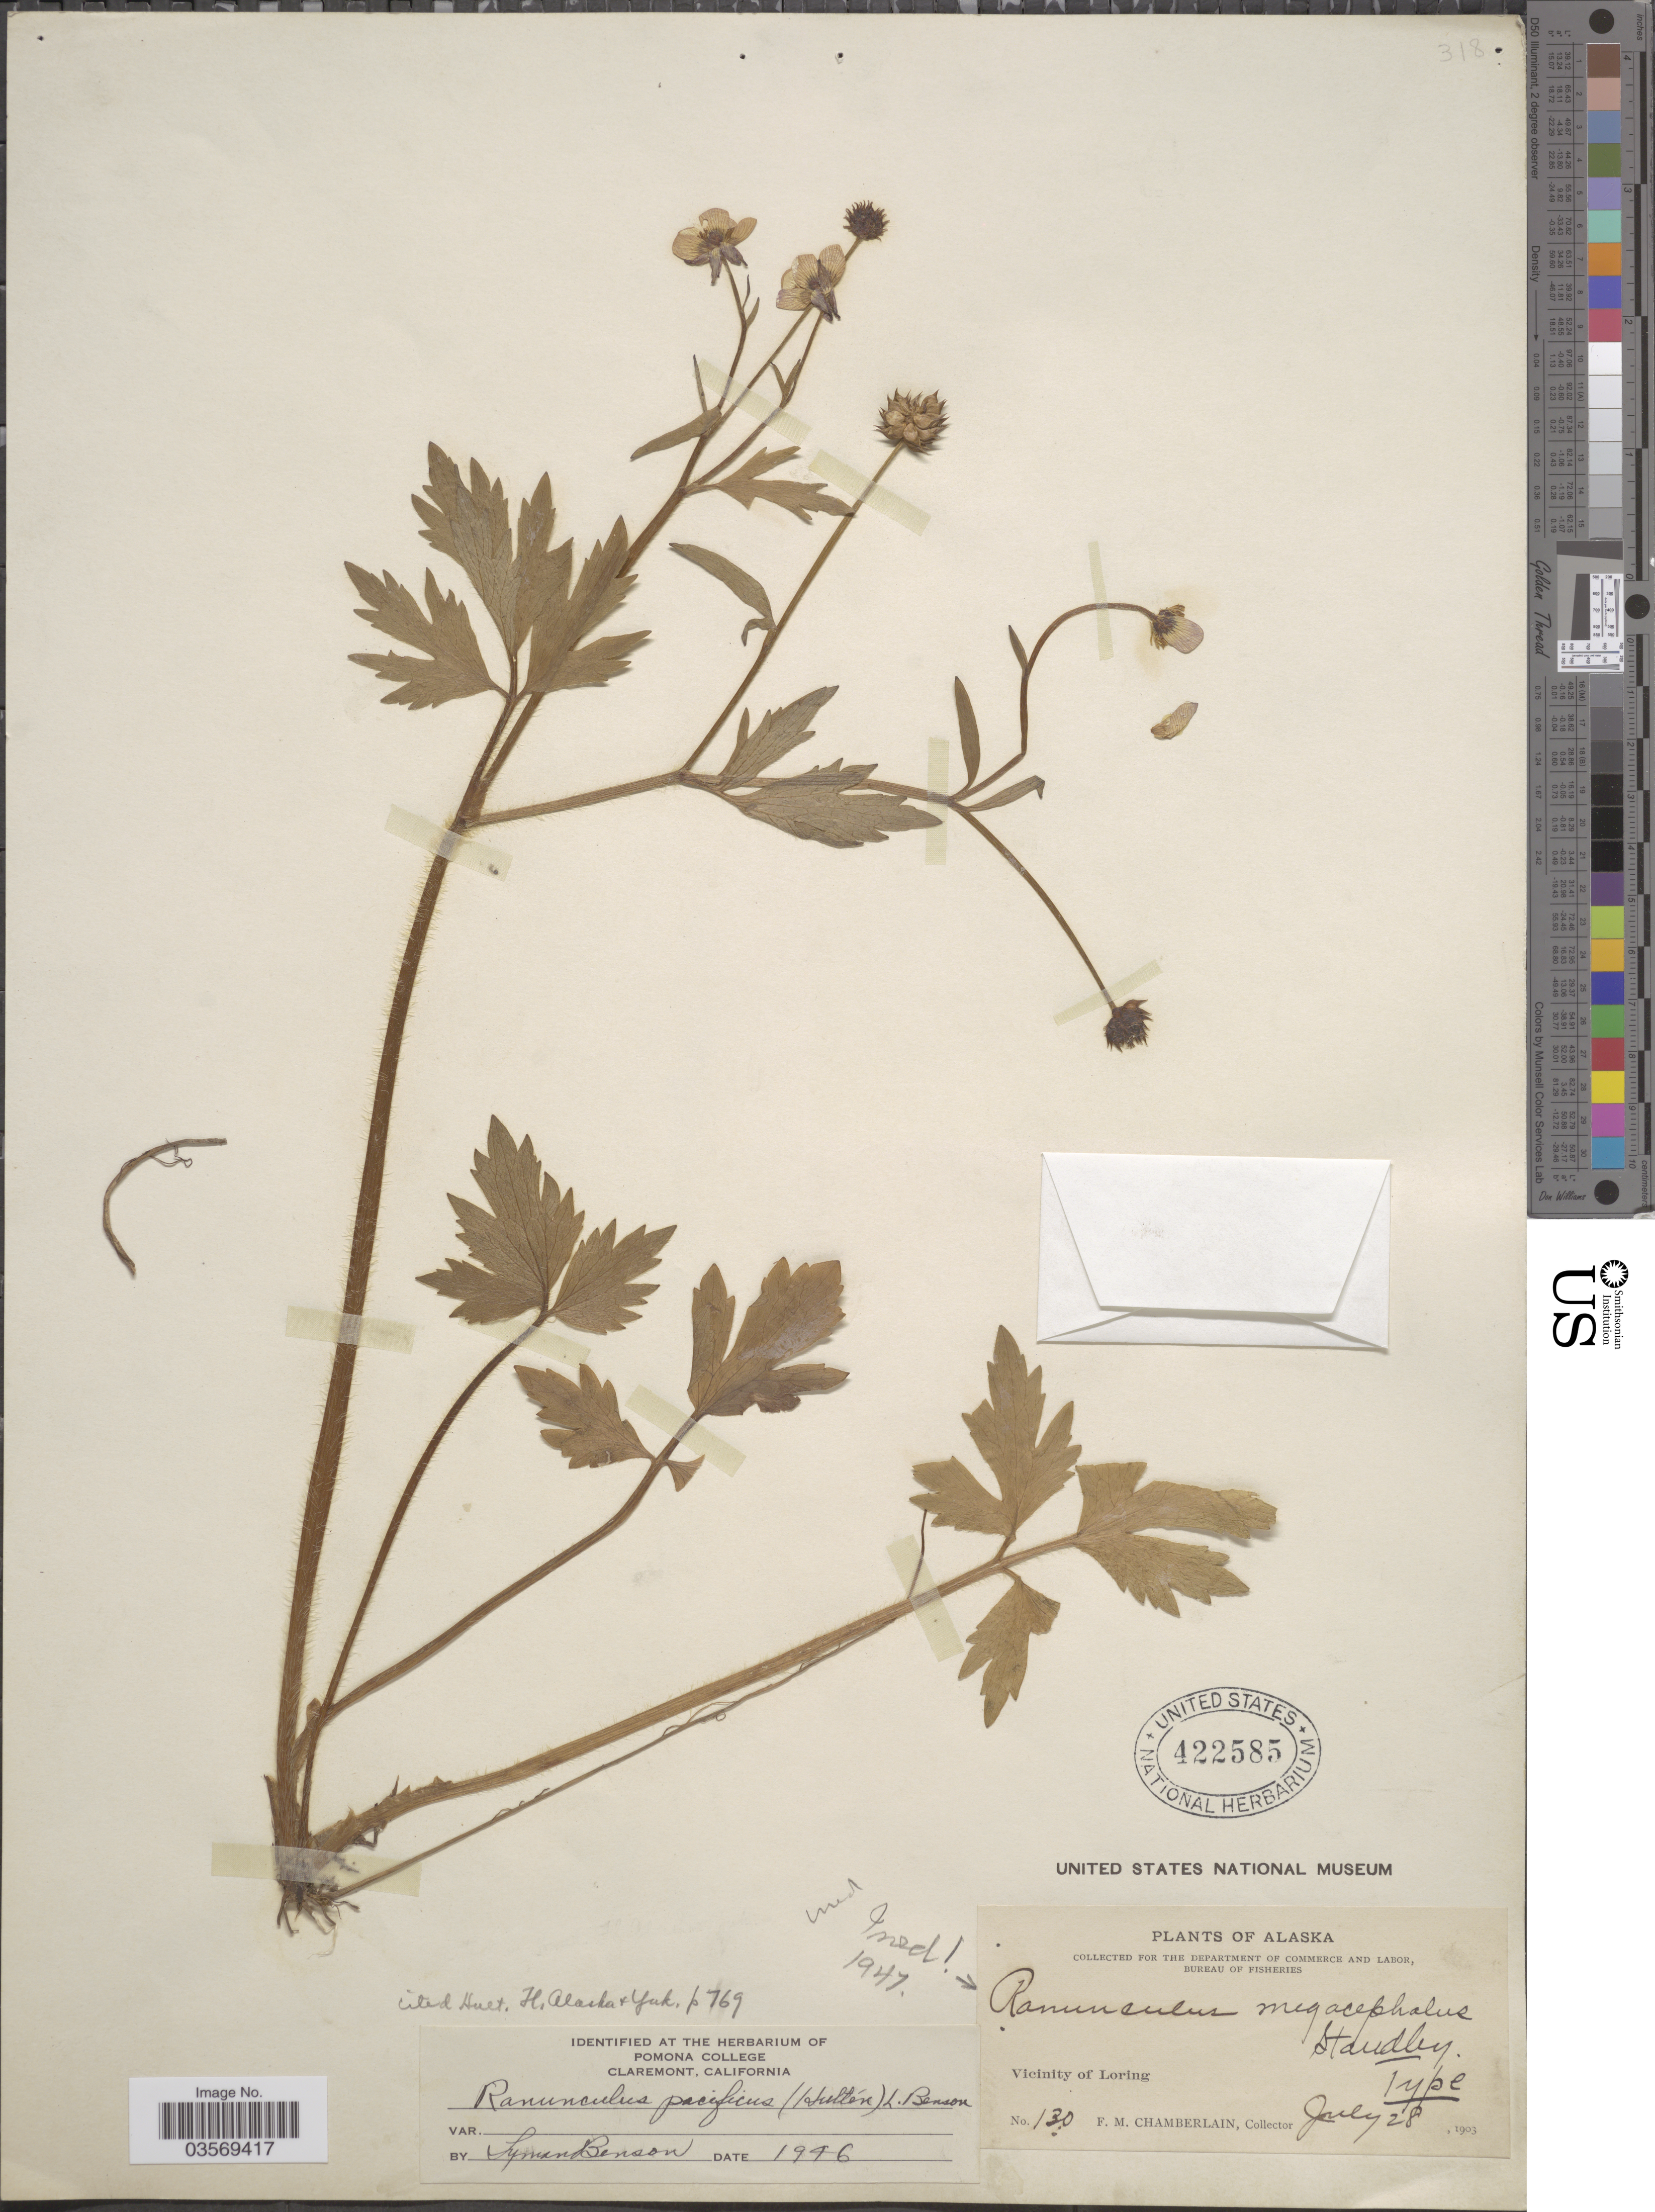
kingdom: Plantae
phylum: Tracheophyta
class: Magnoliopsida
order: Ranunculales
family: Ranunculaceae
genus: Ranunculus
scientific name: Ranunculus pacificus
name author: (Hultén) L.D. Benson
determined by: Benson, L.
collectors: F. Chamberlain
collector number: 130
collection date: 1903-07-28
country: United States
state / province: Alaska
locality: Vicinity of Loring.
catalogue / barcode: US 422585